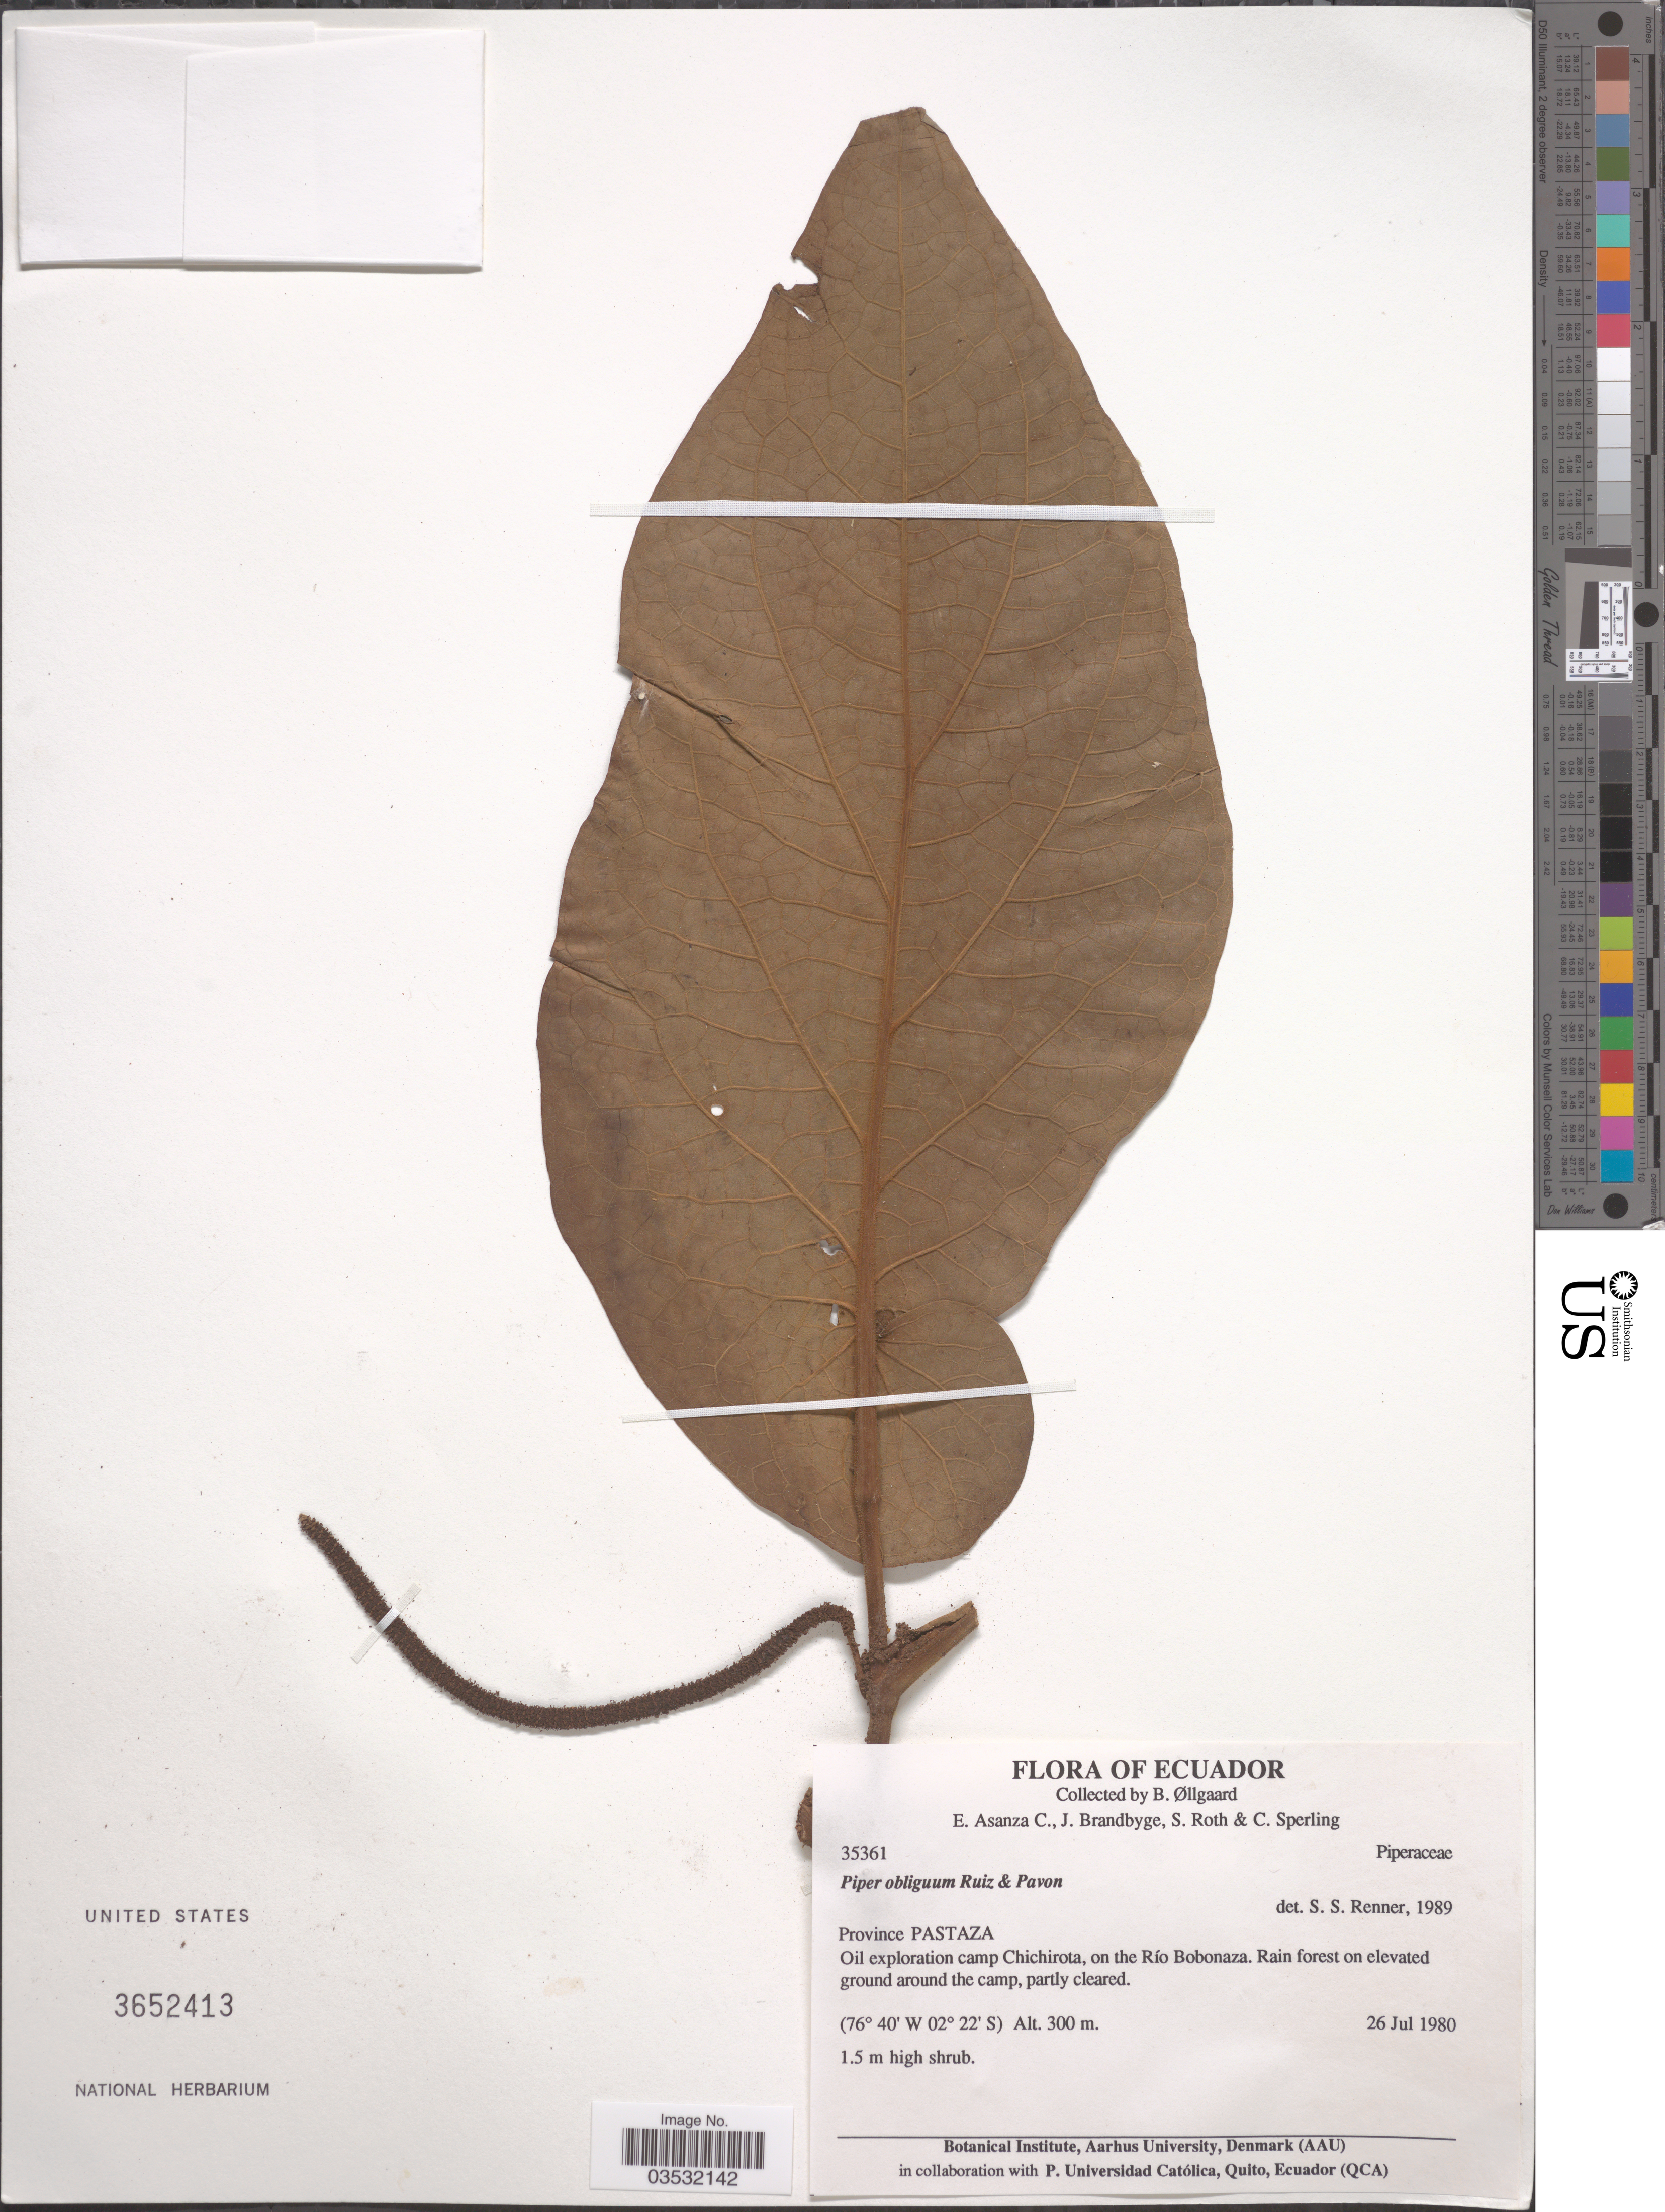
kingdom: Plantae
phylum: Tracheophyta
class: Magnoliopsida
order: Piperales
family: Piperaceae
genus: Piper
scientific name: Piper obliquum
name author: Ruiz & Pav.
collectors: B. Øllgaard, E. Asanza C., J. Brandbyge, S. Roth & C. Sperling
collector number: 35361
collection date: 1980-07-26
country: Ecuador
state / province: Pastaza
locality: Oil exploration camp Chichirota, on the Río Bobonaza.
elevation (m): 300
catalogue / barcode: US 3652413